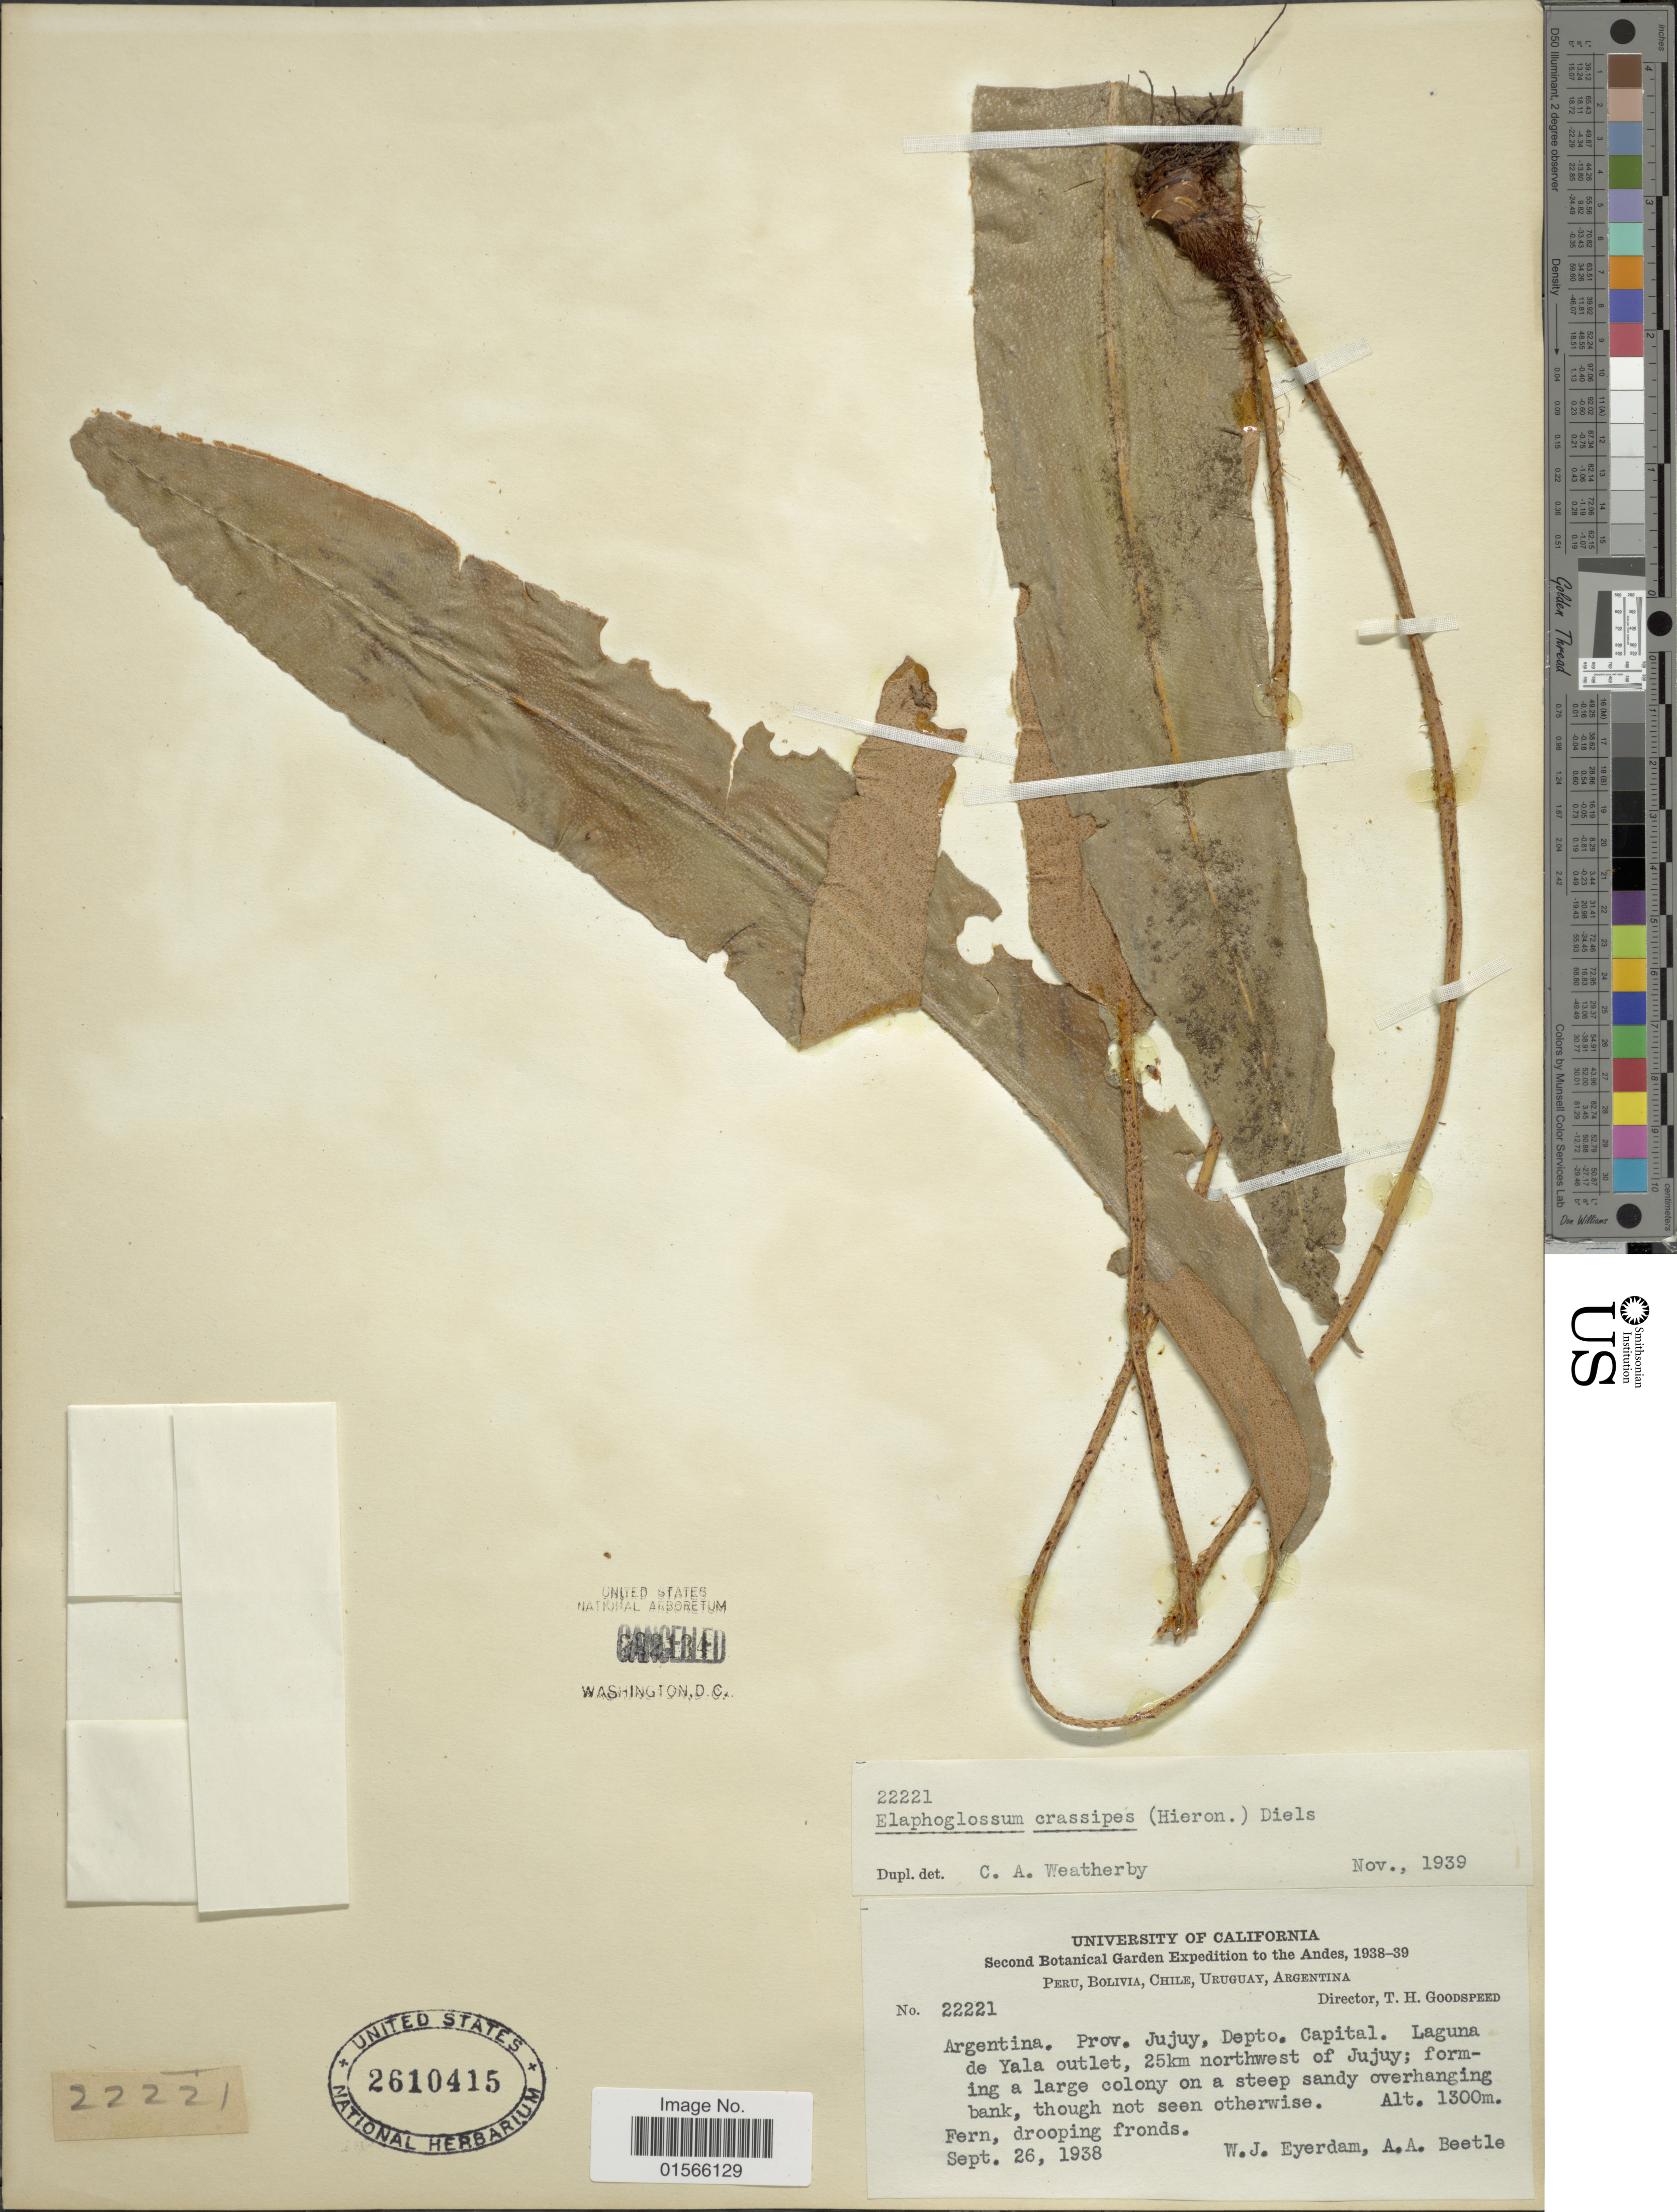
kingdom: Plantae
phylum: Tracheophyta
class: Polypodiopsida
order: Polypodiales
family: Dryopteridaceae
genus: Elaphoglossum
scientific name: Elaphoglossum crassipes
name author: (Hieron.) Diels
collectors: W. J. Eyerdam & A. A. Beetle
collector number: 22221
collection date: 1938-09-26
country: Argentina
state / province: Jujuy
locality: Depto Capital. Laguna de Yala outlet, 25km northwest of Jujuy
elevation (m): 1300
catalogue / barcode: US 2610415